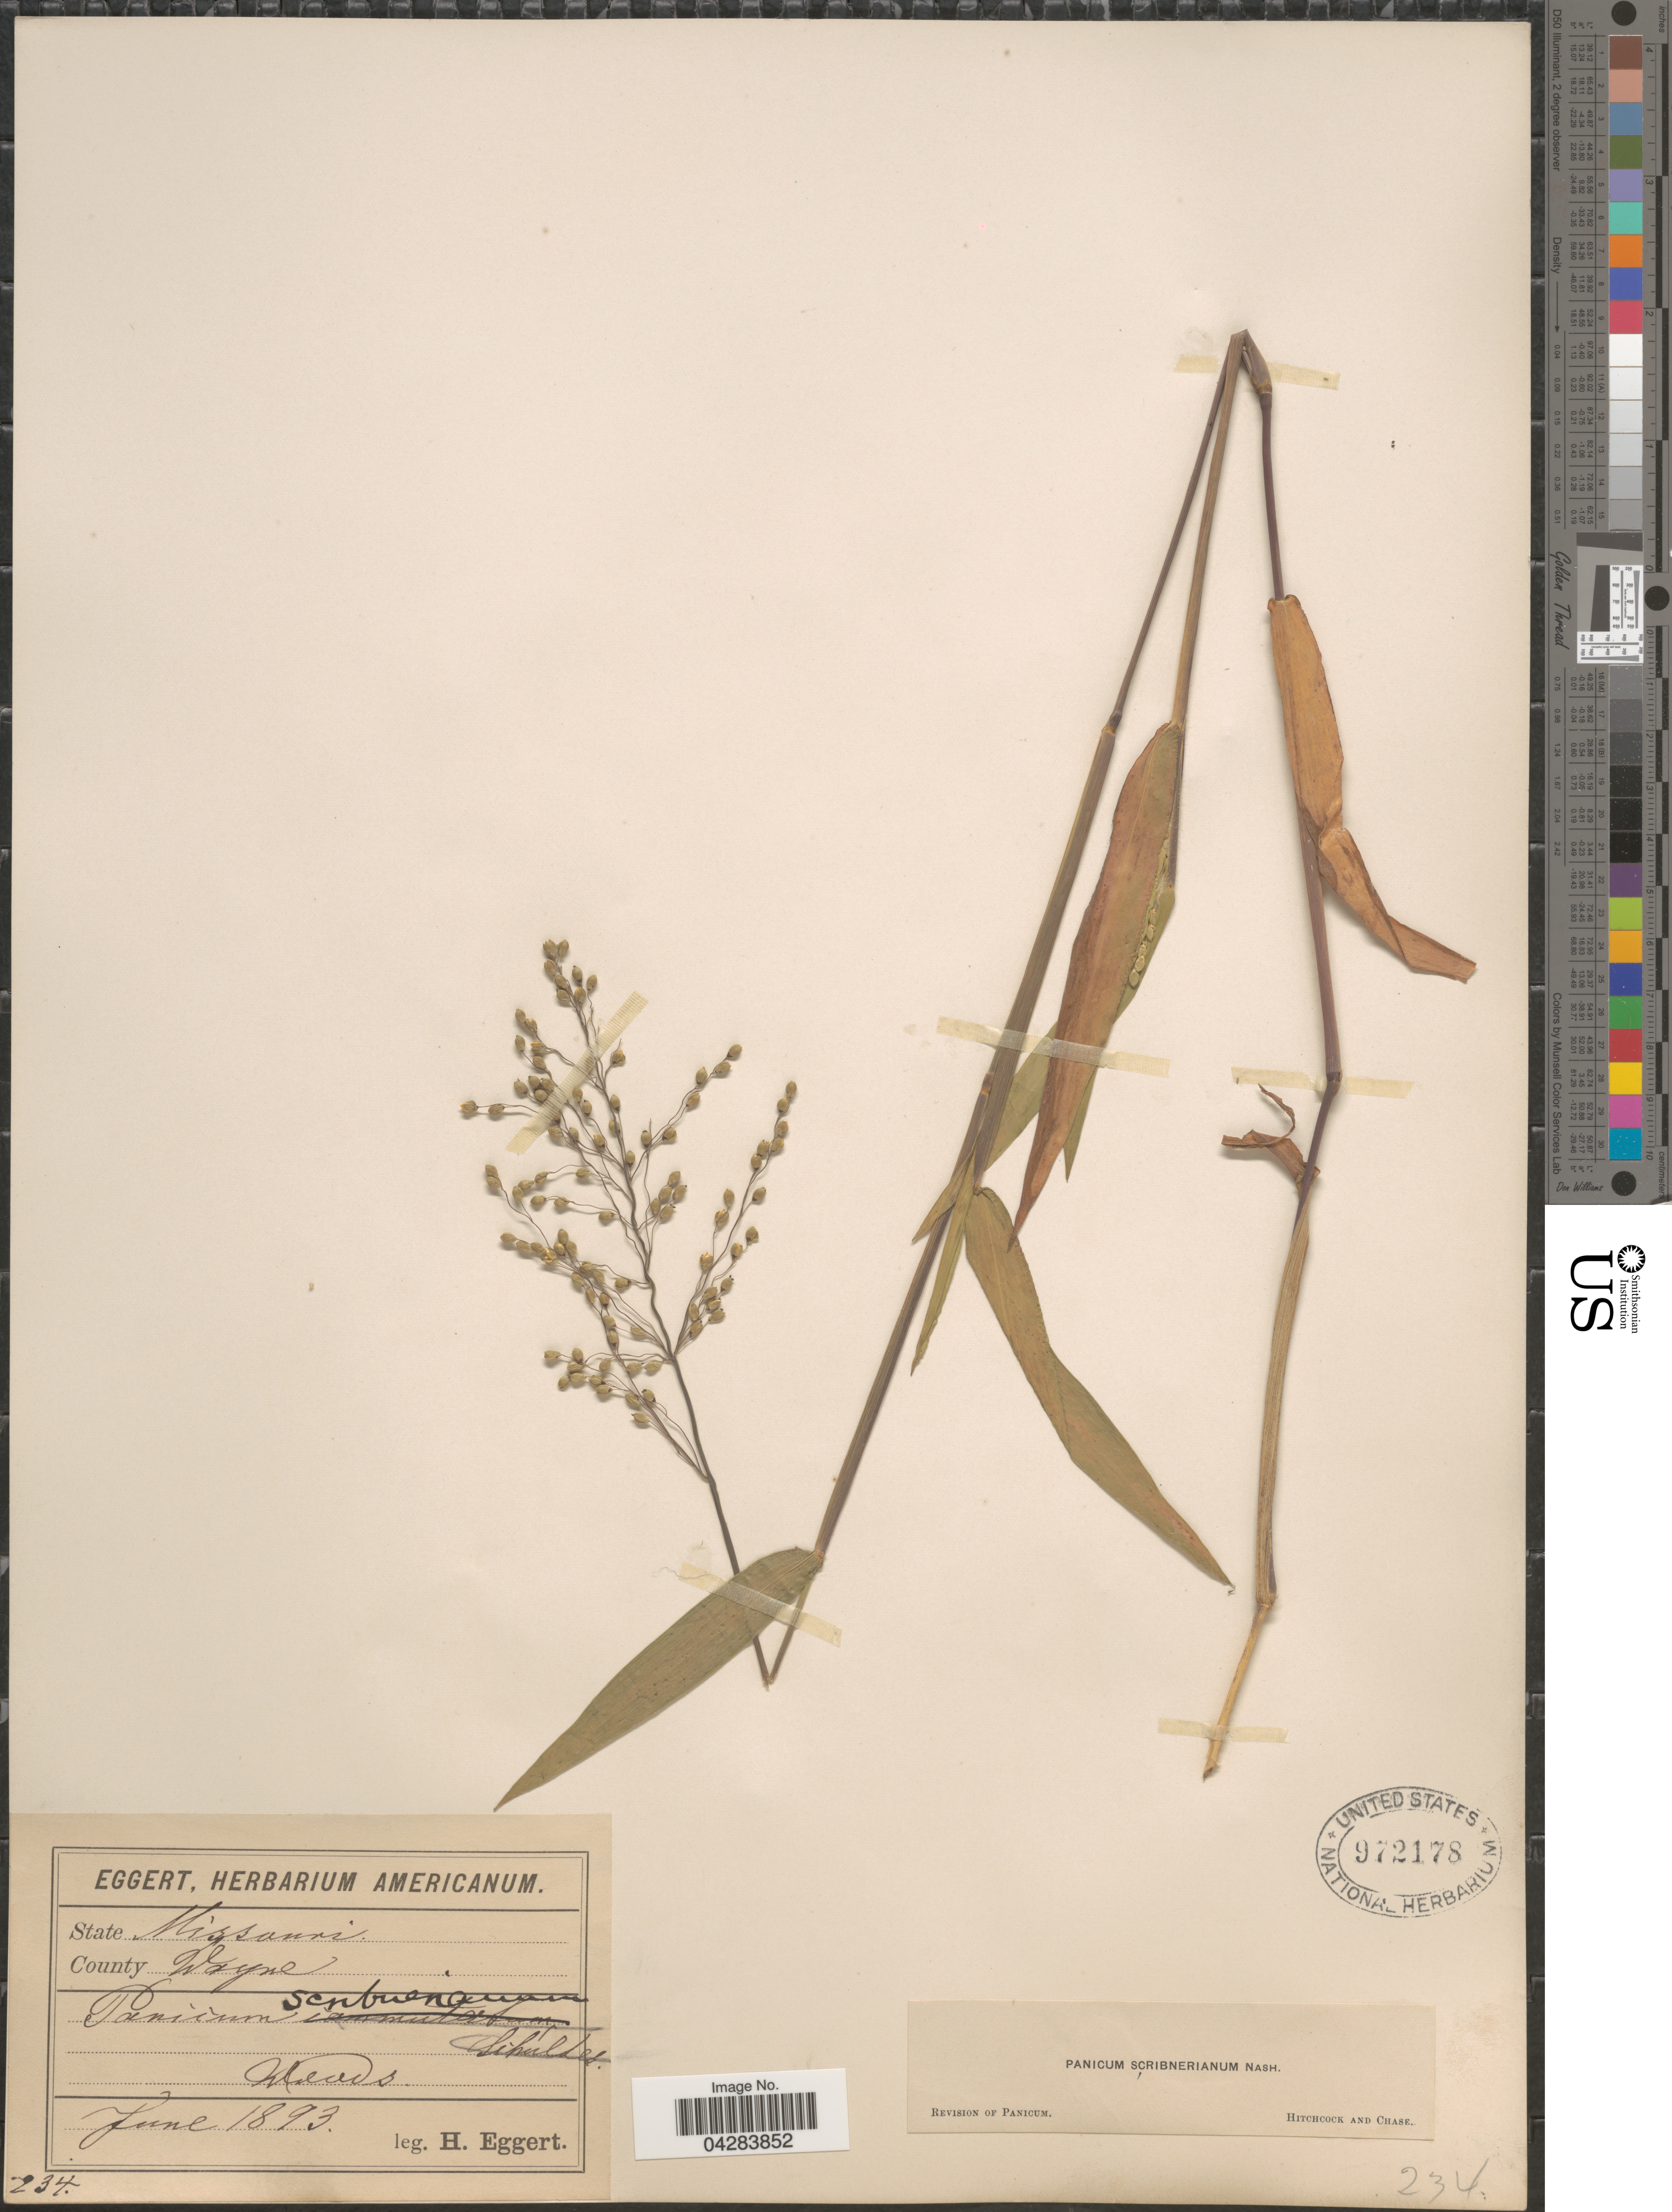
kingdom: Plantae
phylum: Tracheophyta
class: Liliopsida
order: Poales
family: Poaceae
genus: Dichanthelium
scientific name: Dichanthelium oligosanthes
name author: (Schult.) Gould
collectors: H. Eggert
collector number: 234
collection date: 1893-06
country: United States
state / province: Missouri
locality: County Wayne. Woods.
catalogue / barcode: US 972178